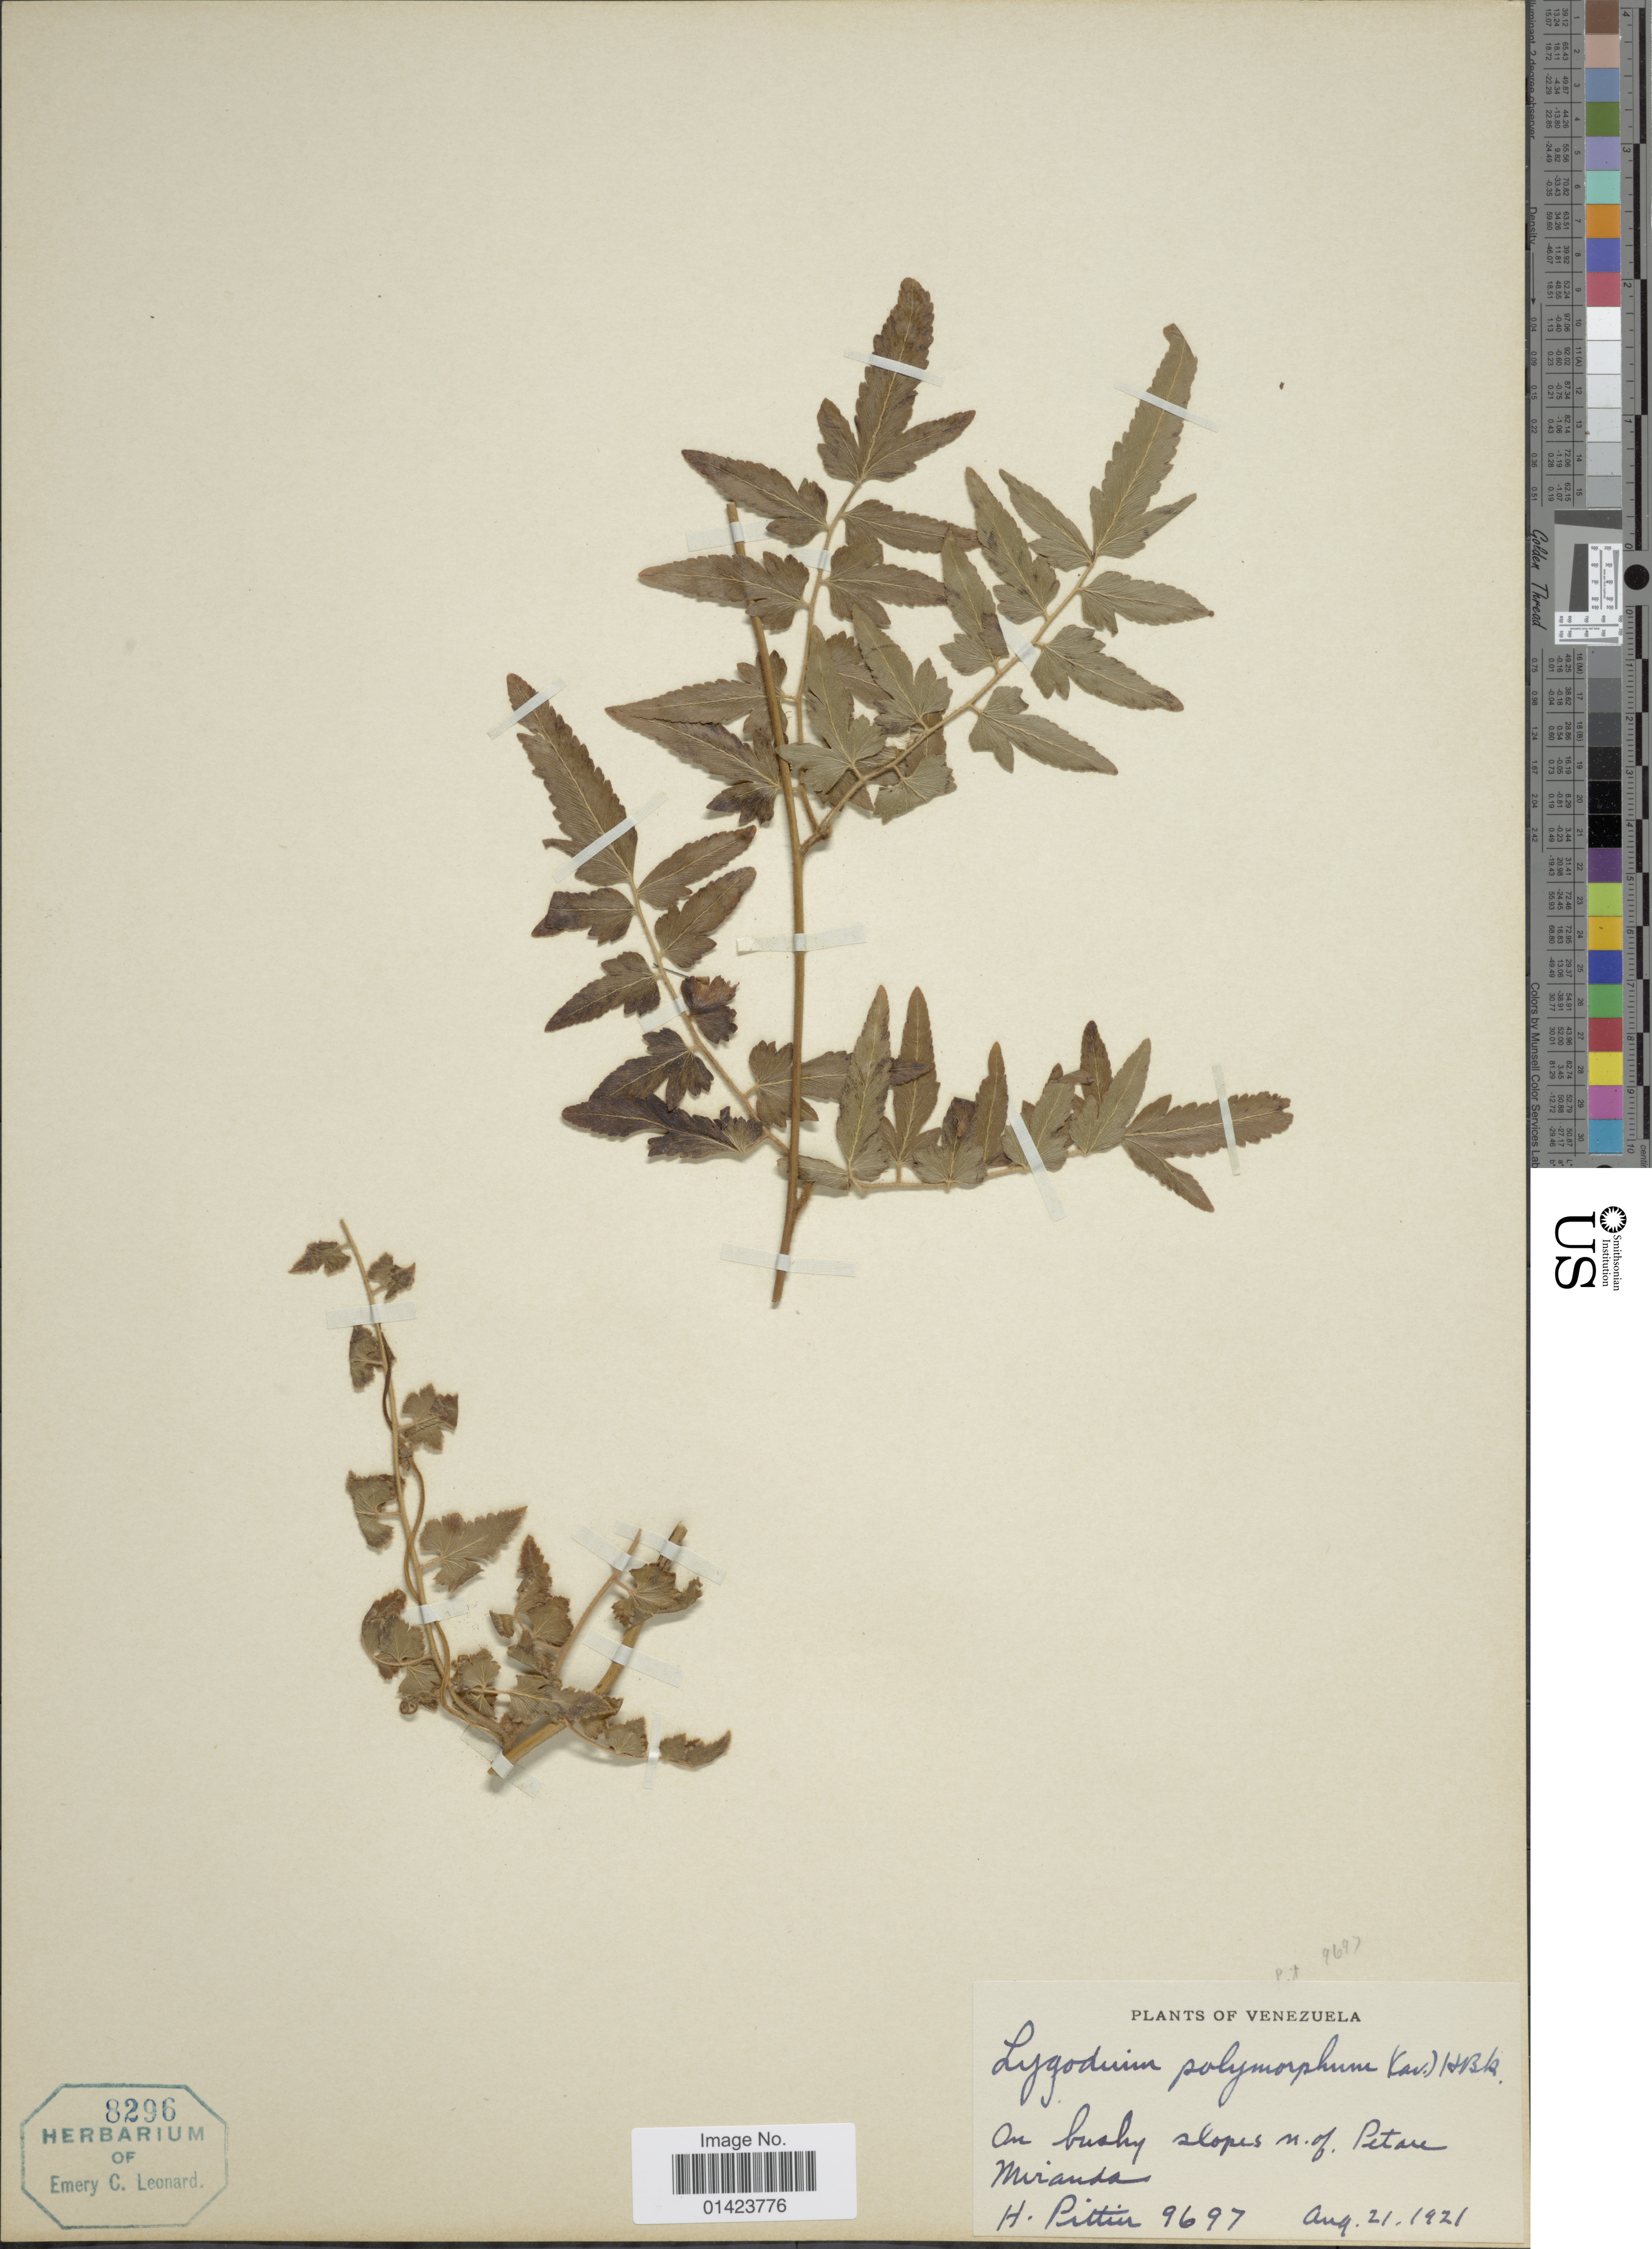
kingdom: Plantae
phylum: Tracheophyta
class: Polypodiopsida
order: Schizaeales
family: Lygodiaceae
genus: Lygodium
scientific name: Lygodium venustum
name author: Sw.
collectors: H. F. Pittier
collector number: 9697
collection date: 1921-08-21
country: Venezuela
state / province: Miranda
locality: On bushy slopes n. of Petau Miranda